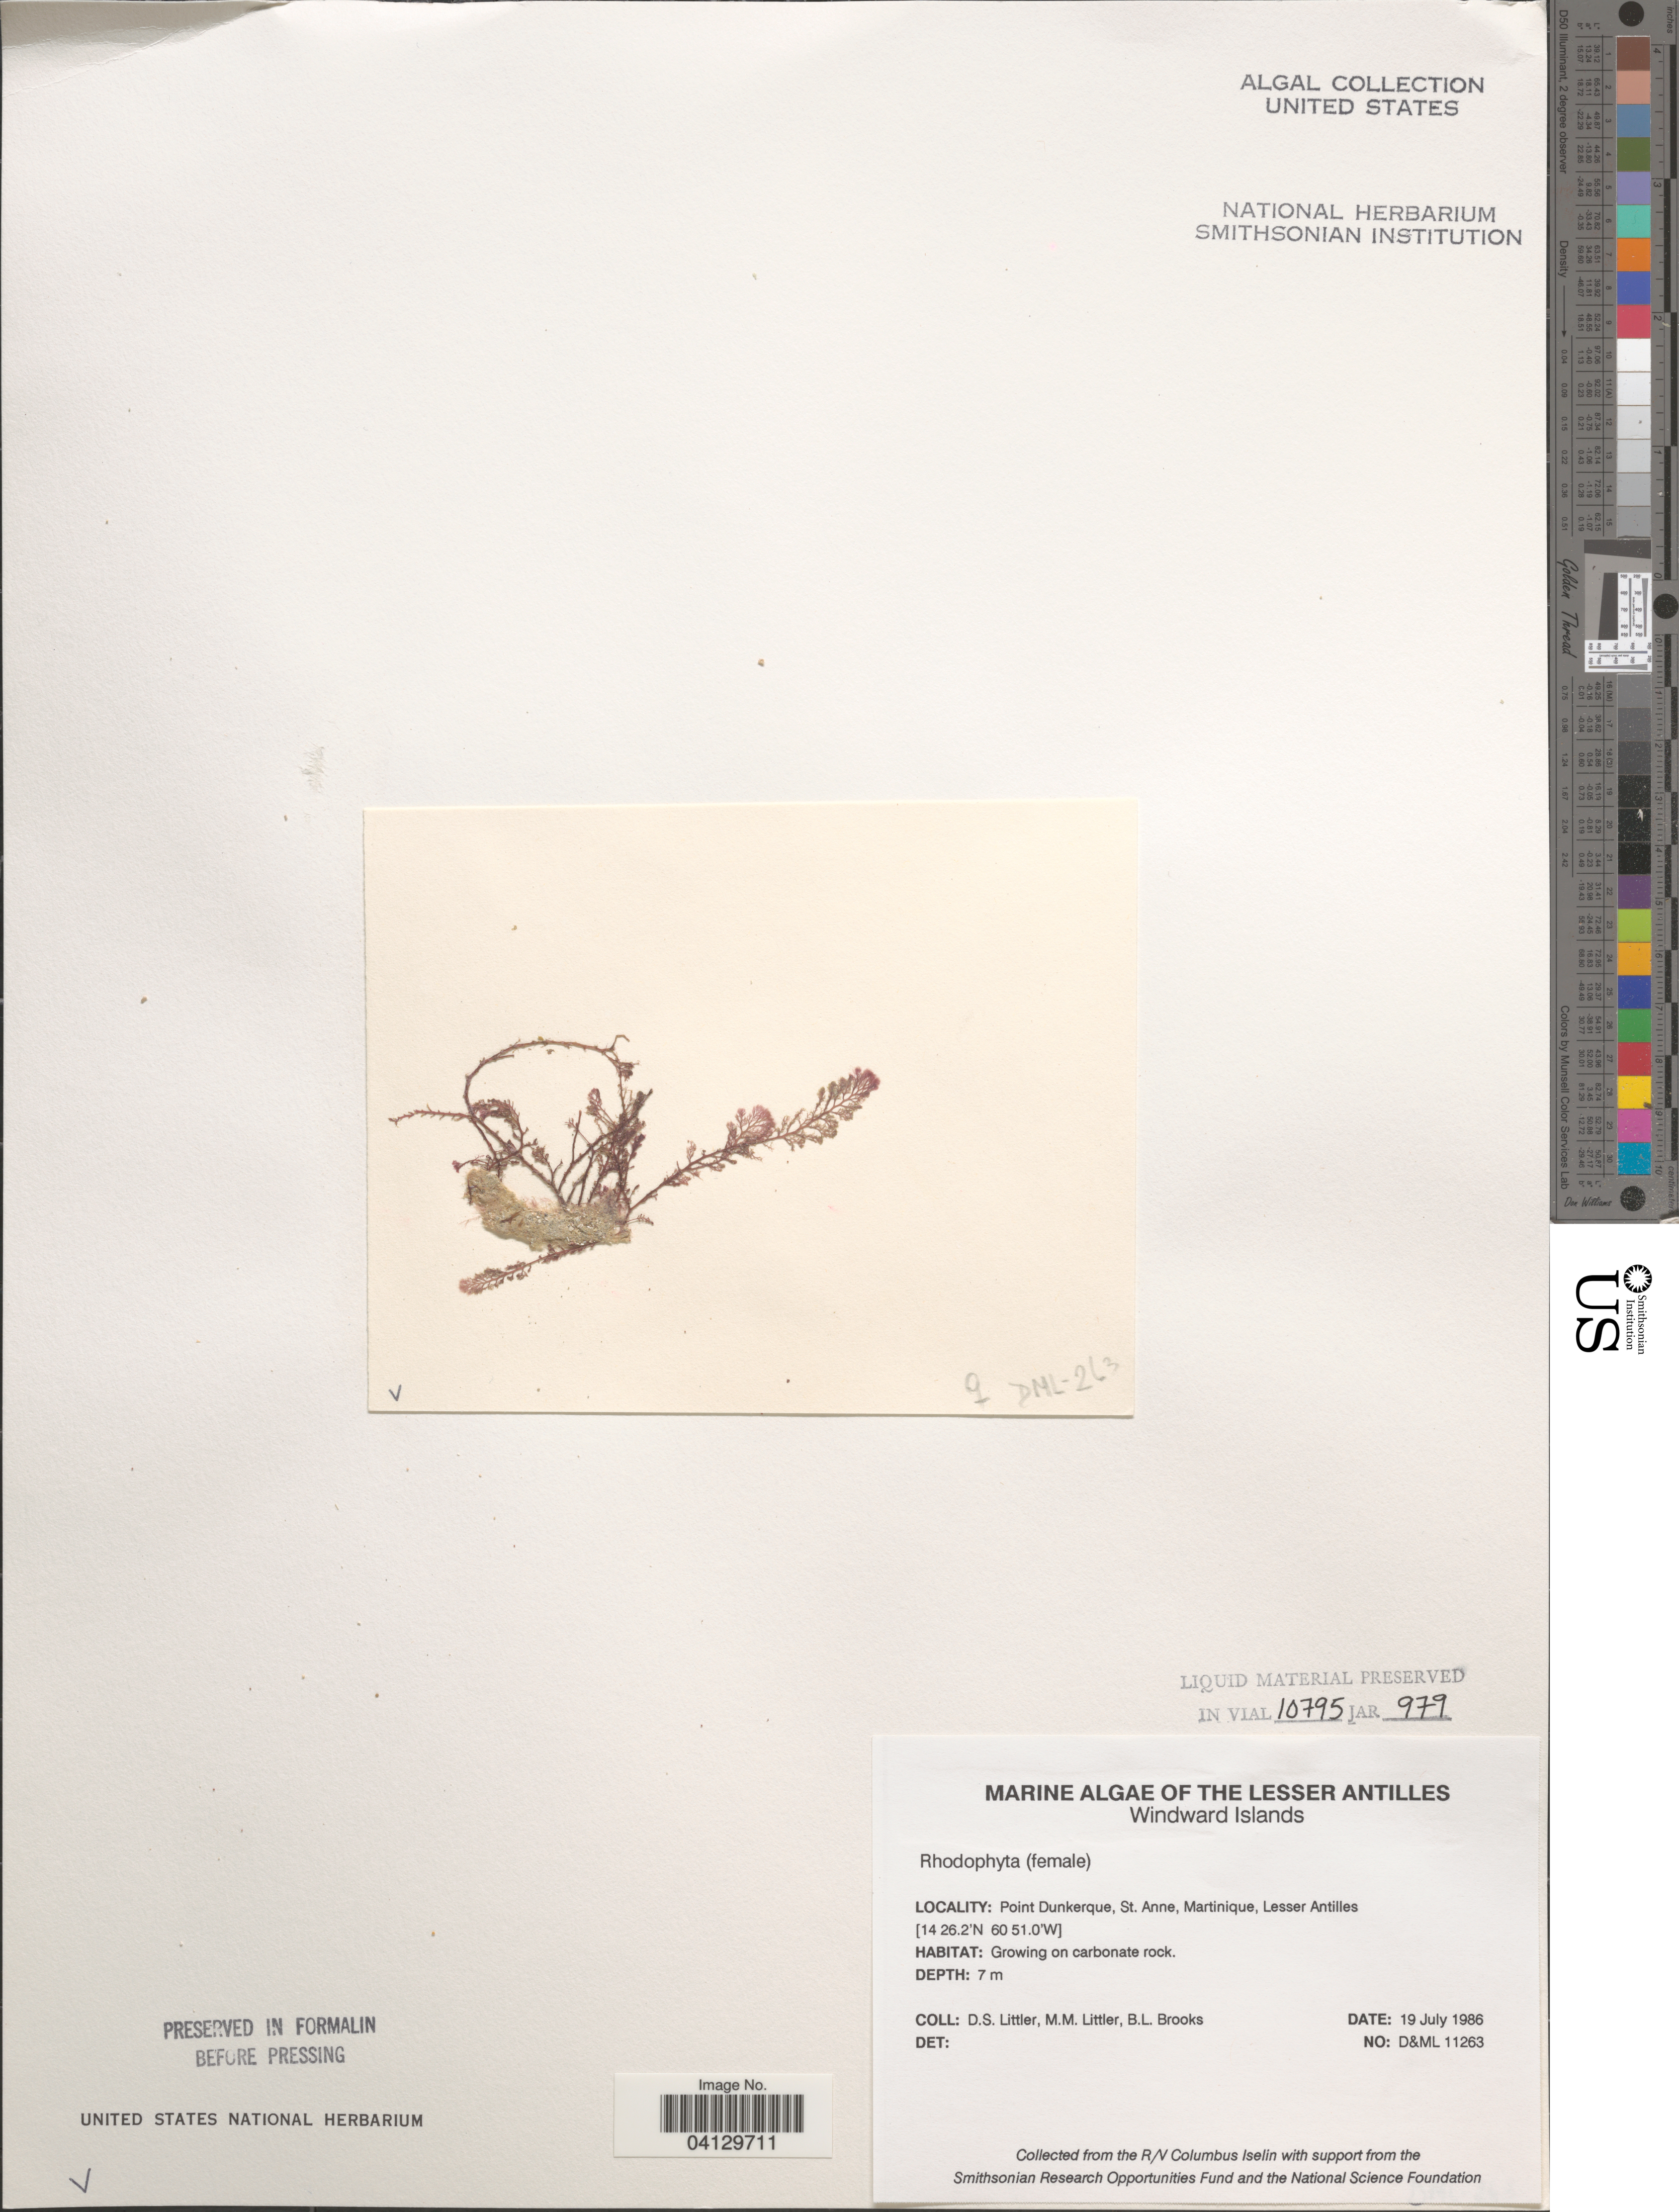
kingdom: Plantae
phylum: Rhodophyta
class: Florideophyceae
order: Ceramiales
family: Dasyaceae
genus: Heterosiphonia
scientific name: Heterosiphonia sp.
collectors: D. S. Littler & B. Brooks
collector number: D&ML11263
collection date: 1986-07-19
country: Martinique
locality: The Lesser Antilles. Windward Islands. Point Dunkerque, St. Anne.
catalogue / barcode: US 328752